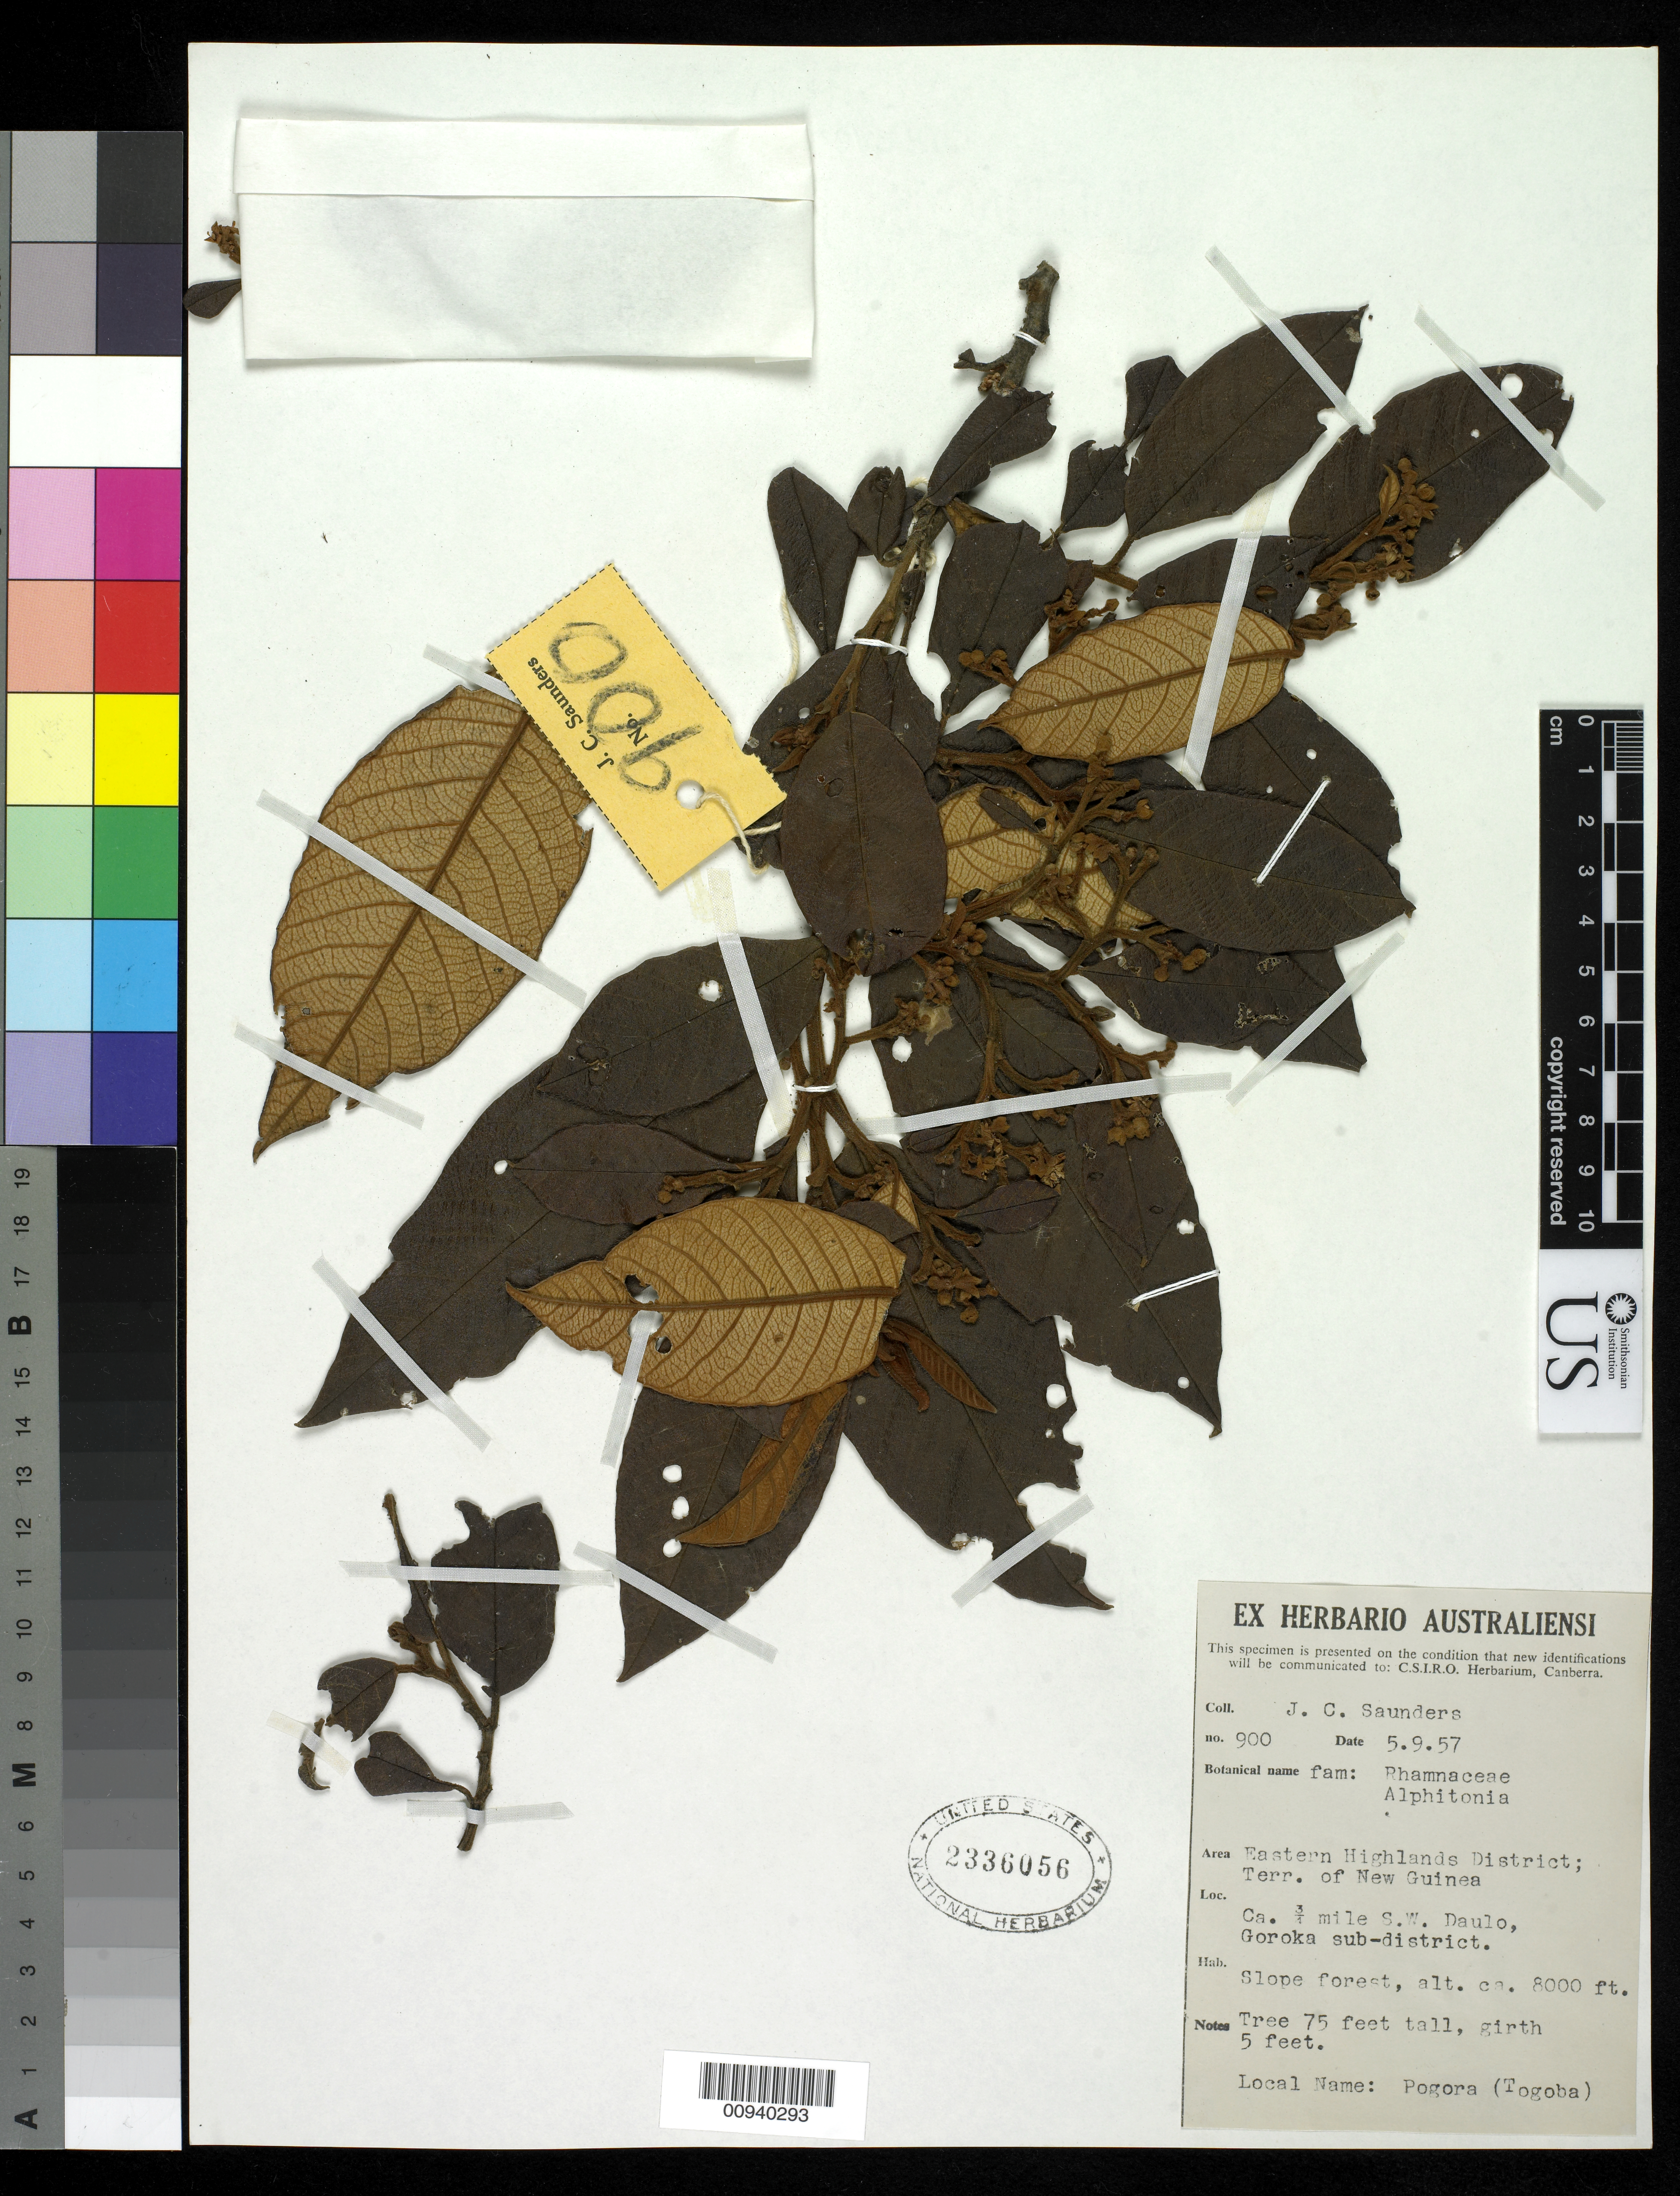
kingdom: Plantae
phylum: Tracheophyta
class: Magnoliopsida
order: Rosales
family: Rhamnaceae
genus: Alphitonia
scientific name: Alphitonia sp.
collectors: J. C. Saunders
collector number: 900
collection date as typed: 09 May 1957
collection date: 1957-05-09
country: Papua New Guinea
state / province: Eastern Highlands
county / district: Goroka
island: New Guinea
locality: ca 3/4 miles SW Daulo, Goroka.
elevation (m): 2438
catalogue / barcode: US 2336056